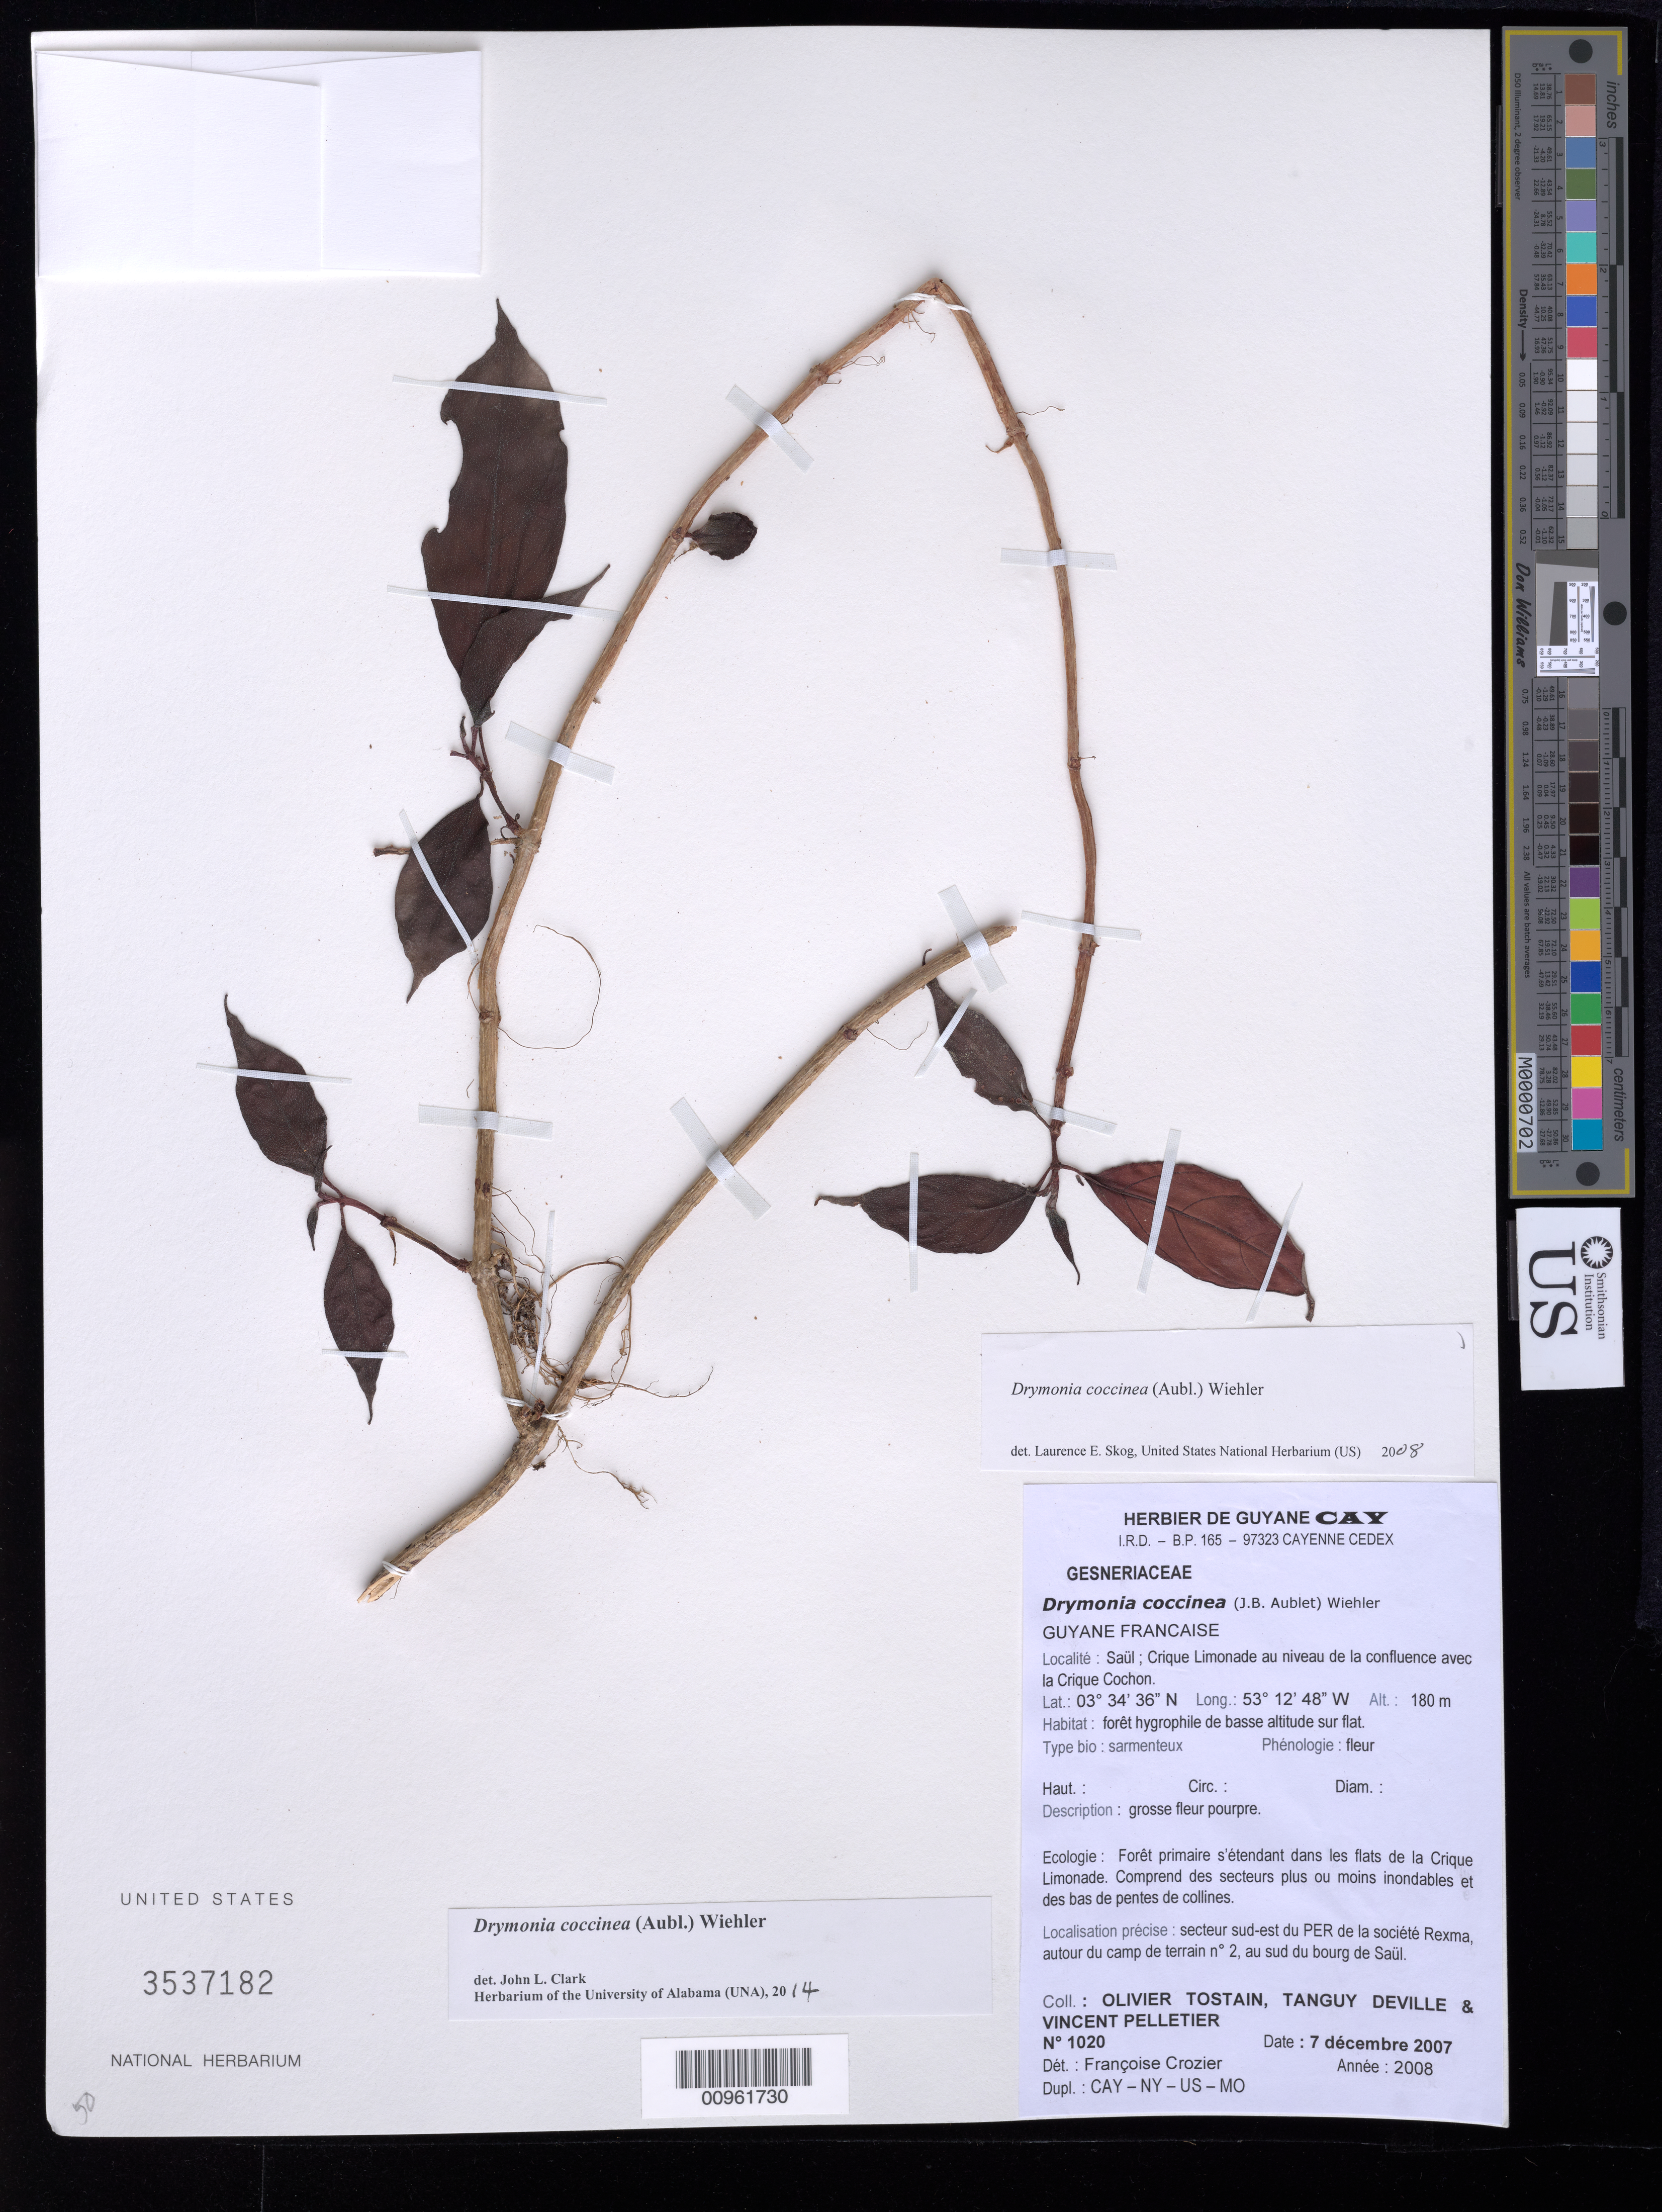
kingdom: Plantae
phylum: Tracheophyta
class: Magnoliopsida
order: Lamiales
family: Gesneriaceae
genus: Drymonia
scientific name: Drymonia coccinea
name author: (Aubl.) Wiehler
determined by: Skog, Laurence E.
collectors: O. Tostain, T. Deville & V. Pelletier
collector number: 1020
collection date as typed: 07 Dec 2007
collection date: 2007-12-07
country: French Guiana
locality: Saül; Crique Limonade au niveau de la confluence avec la Crique Cochon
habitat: Forêt hygrophile de basse altitude sur flat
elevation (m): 180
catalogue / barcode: US 3537182